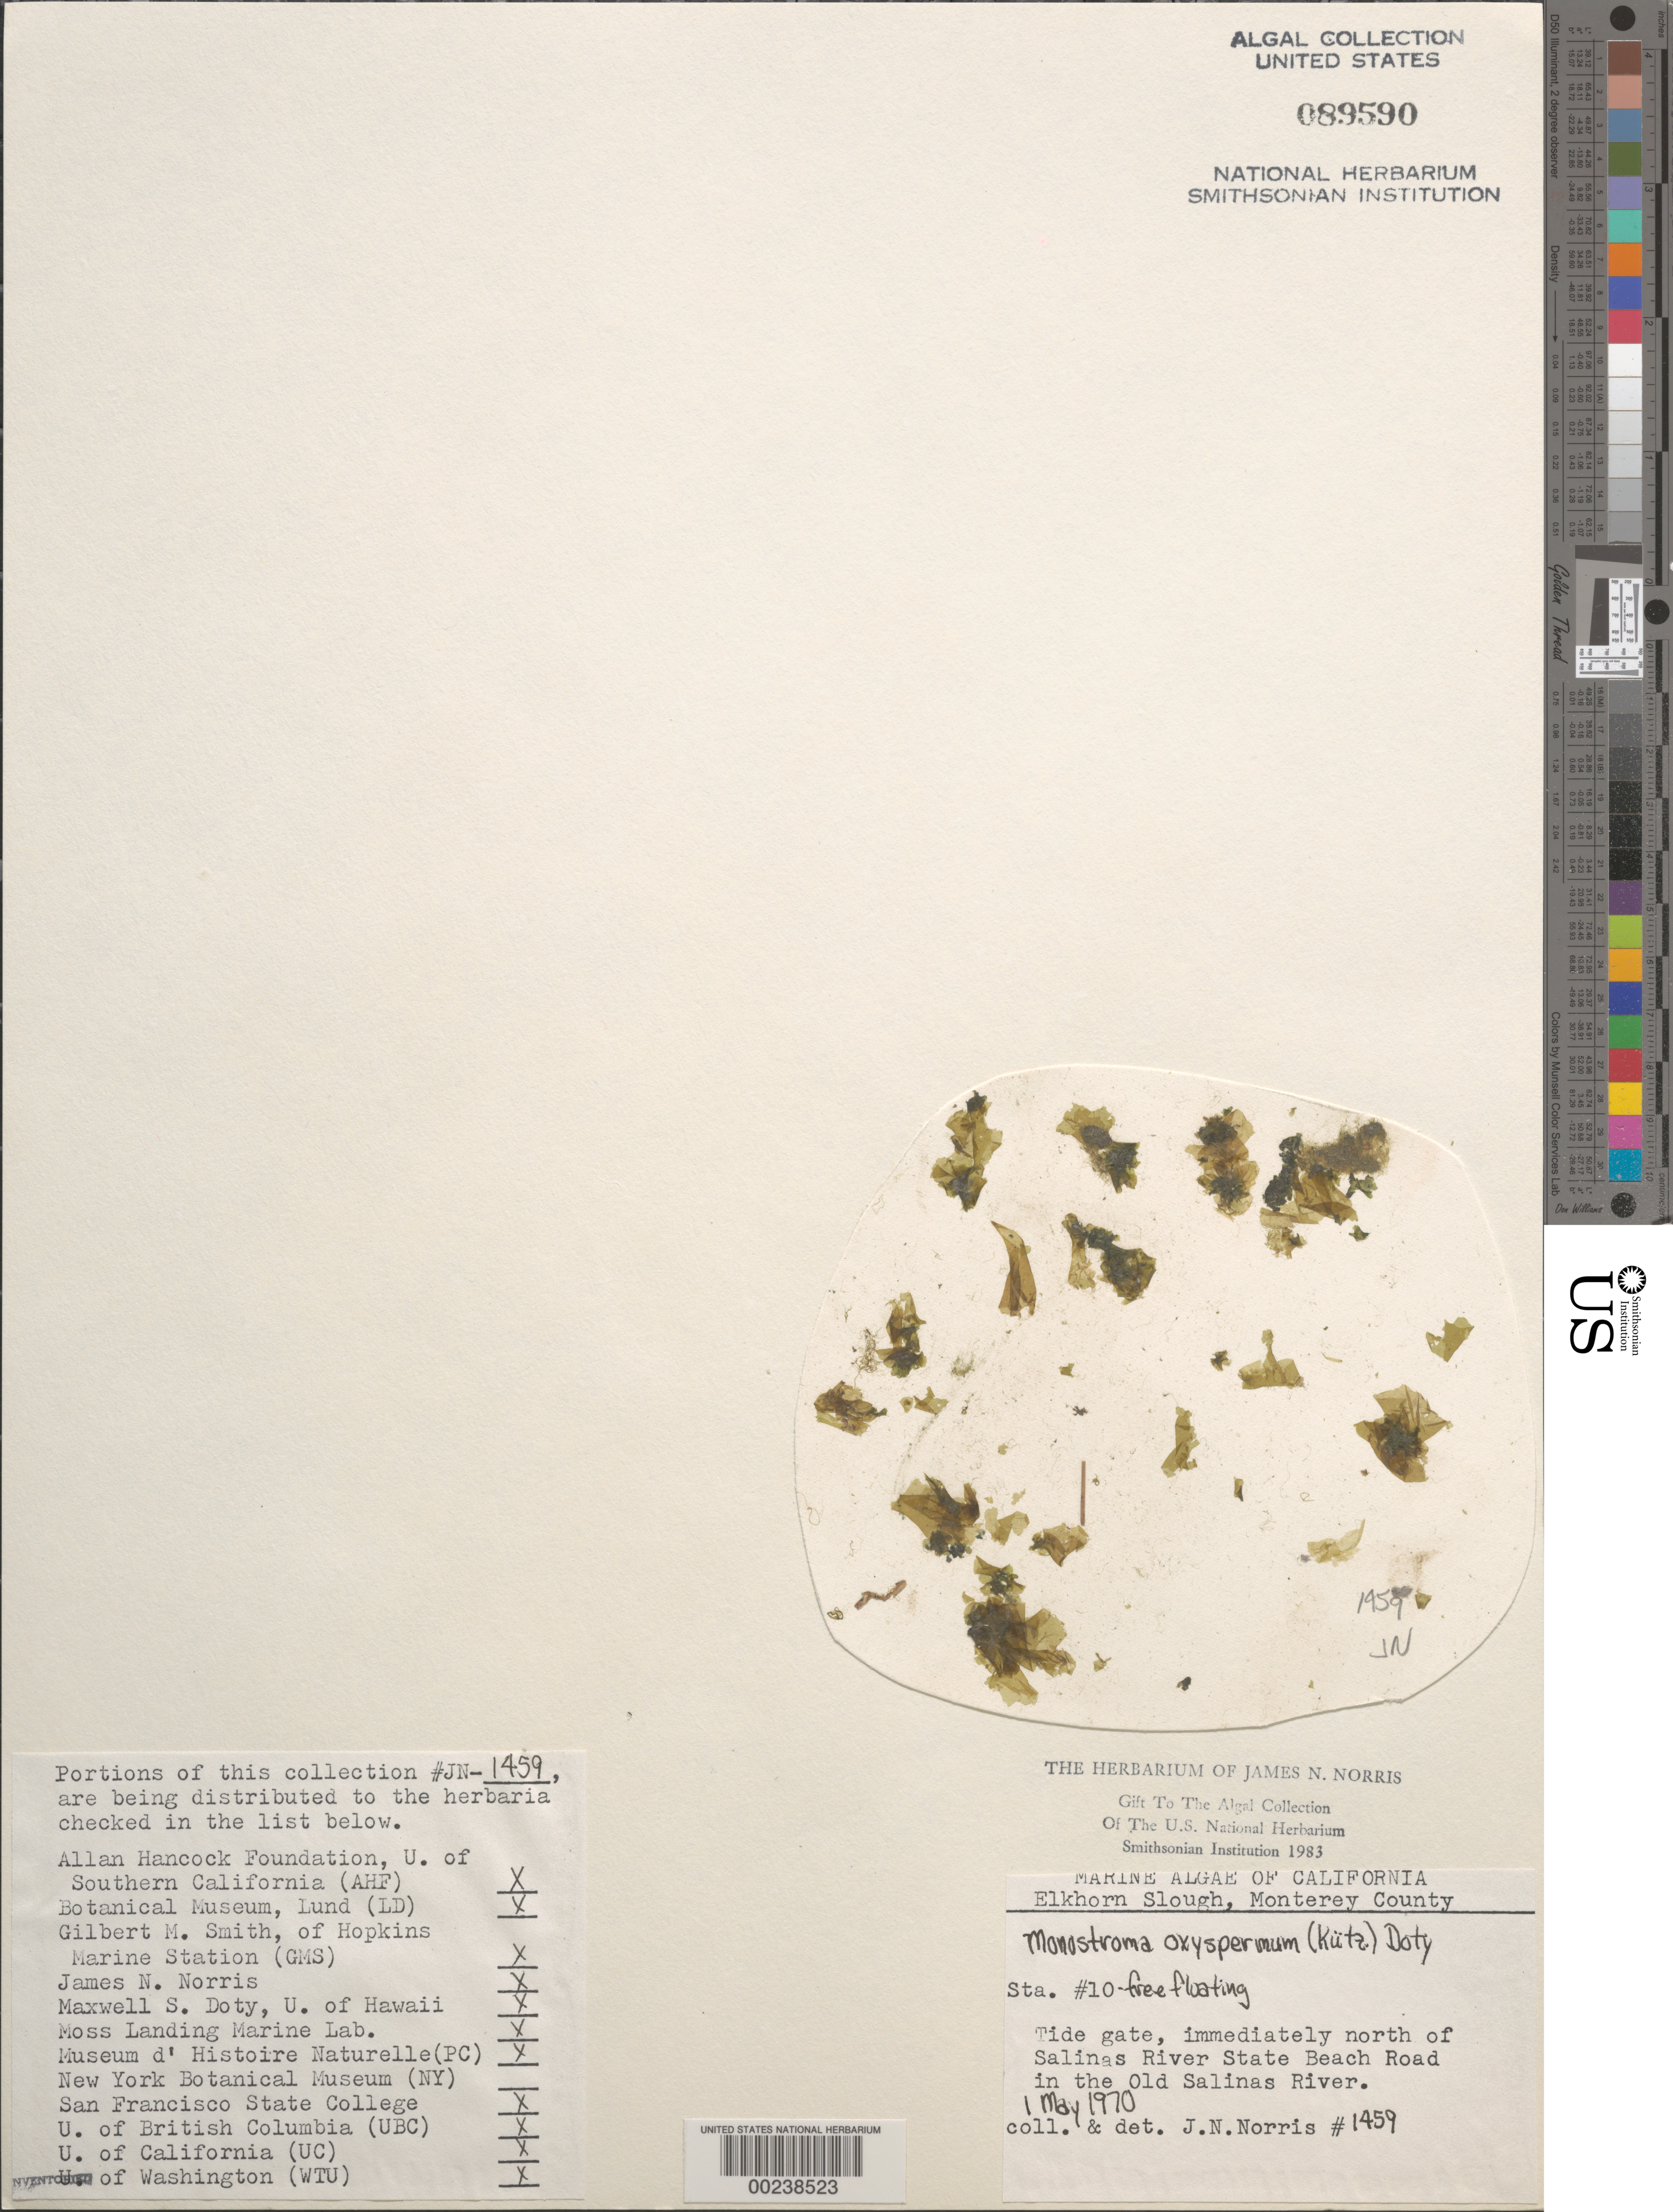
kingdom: Plantae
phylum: Chlorophyta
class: Ulvophyceae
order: Ulvales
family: Gayraliaceae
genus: Gayralia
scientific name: Gayralia oxysperma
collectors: J. N. Norris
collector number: JN-1459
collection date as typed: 01 May 1970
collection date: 1970-05-01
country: United States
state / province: California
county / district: Monterey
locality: Old Salinas River, Elkhorn Slough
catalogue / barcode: US 89590